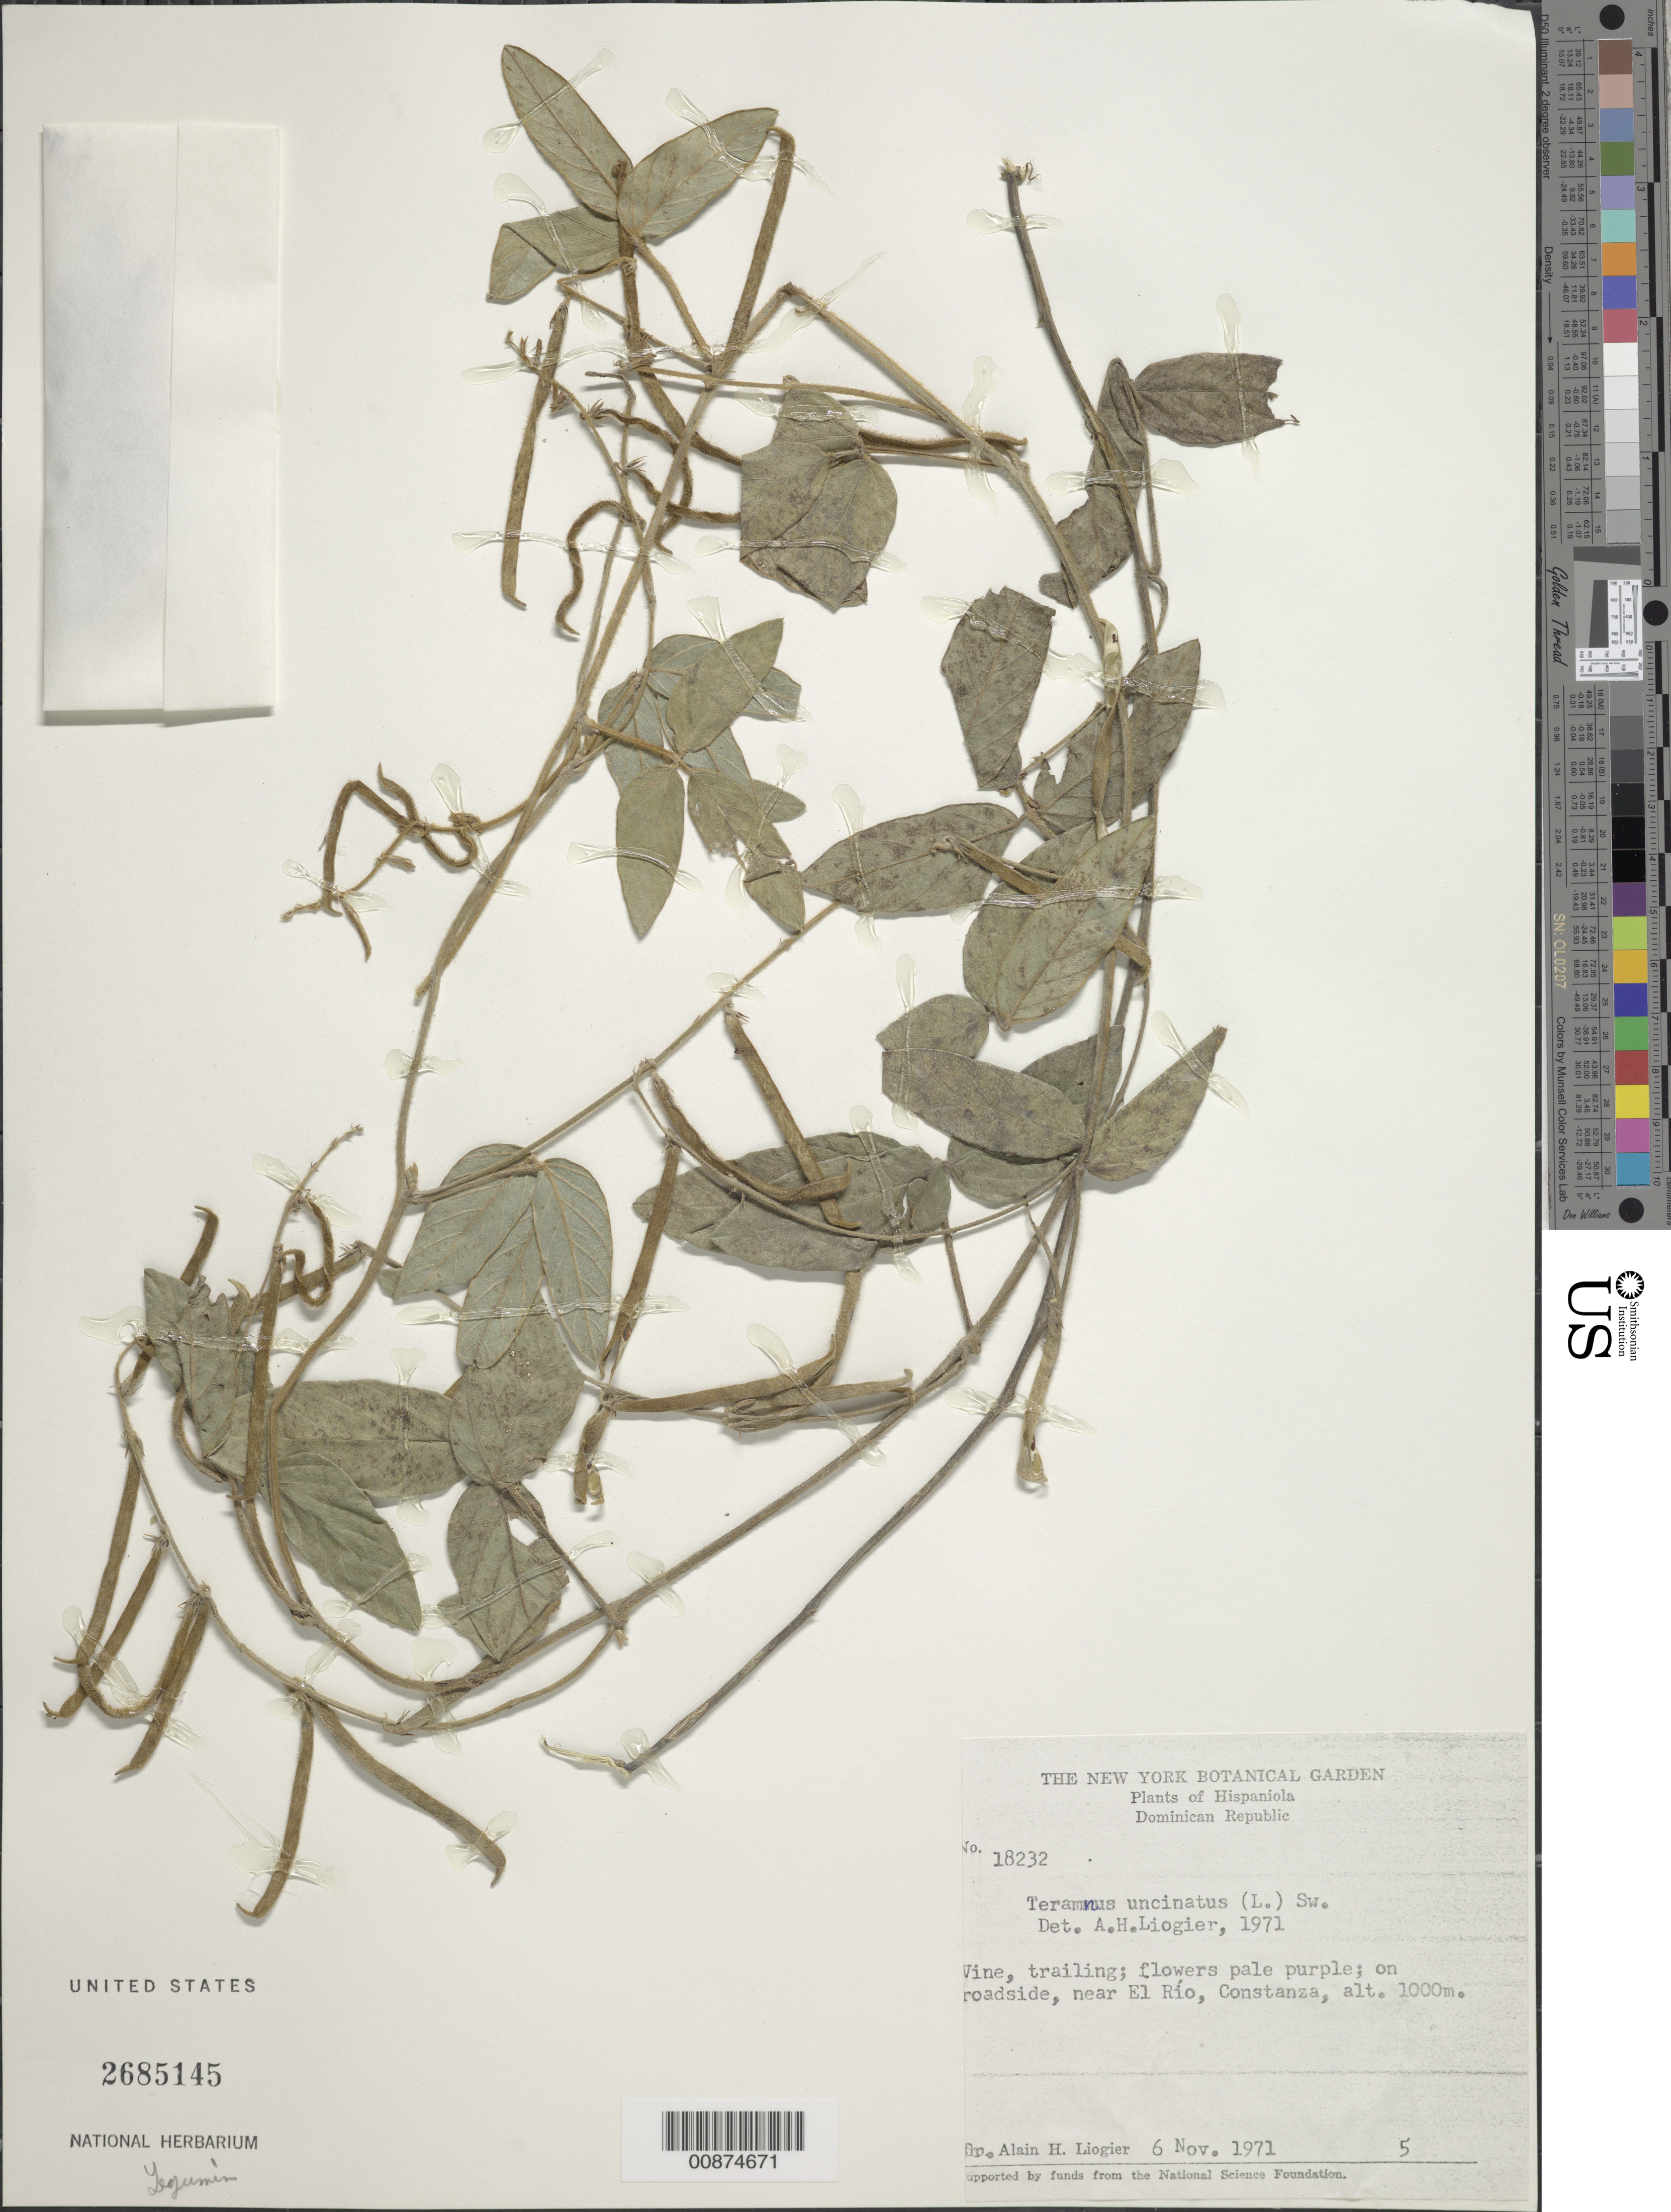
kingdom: Plantae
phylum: Tracheophyta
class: Magnoliopsida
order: Fabales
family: Fabaceae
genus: Teramnus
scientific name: Teramnus uncinatus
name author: (L.) Sw.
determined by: Liogier, Alain H.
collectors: A. H. Liogier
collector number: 18232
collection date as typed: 06 Nov 1971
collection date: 1971-11-06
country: Dominican Republic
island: Hispaniola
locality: Near El Río, Constanza.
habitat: On roadside.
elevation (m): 1000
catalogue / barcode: US 2685145